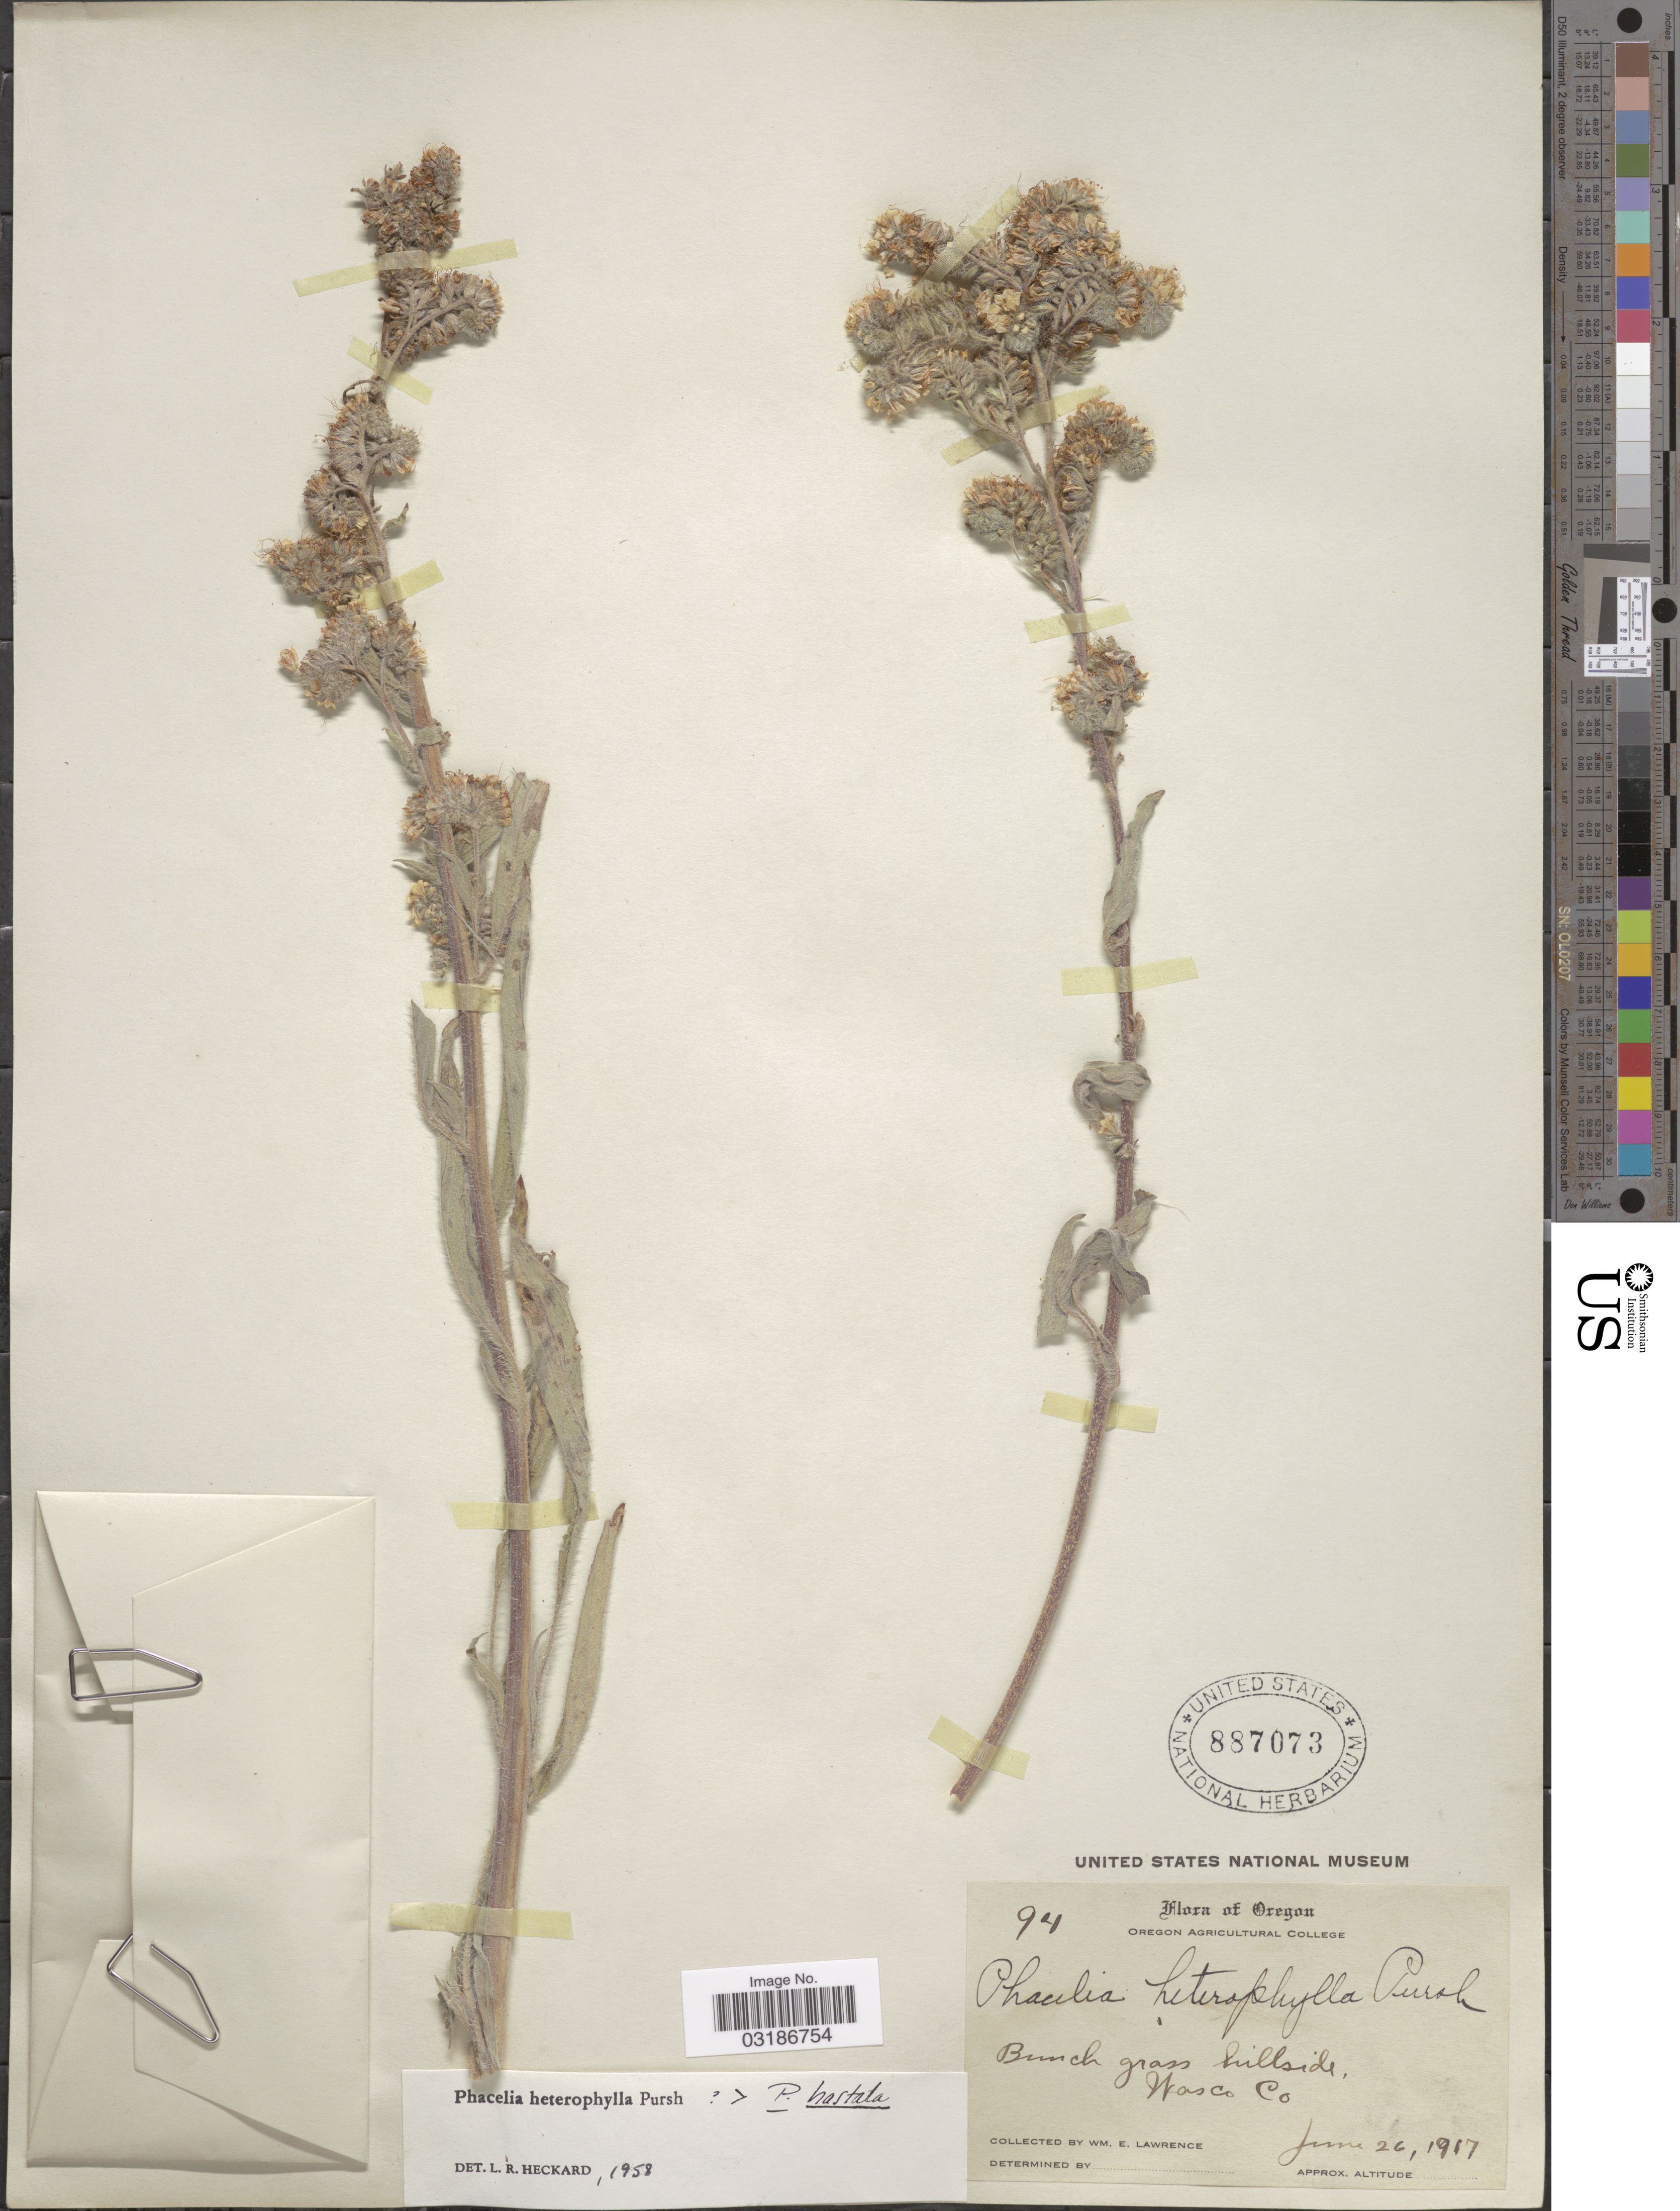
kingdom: Plantae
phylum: Tracheophyta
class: Magnoliopsida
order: Boraginales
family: Hydrophyllaceae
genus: Phacelia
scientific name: Phacelia heterophylla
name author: Pursh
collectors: W. Lawrence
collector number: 94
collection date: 1917-06-26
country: United States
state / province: Oregon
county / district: Wasco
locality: Bunch grass hillside, Wasco Co.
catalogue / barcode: US 887073